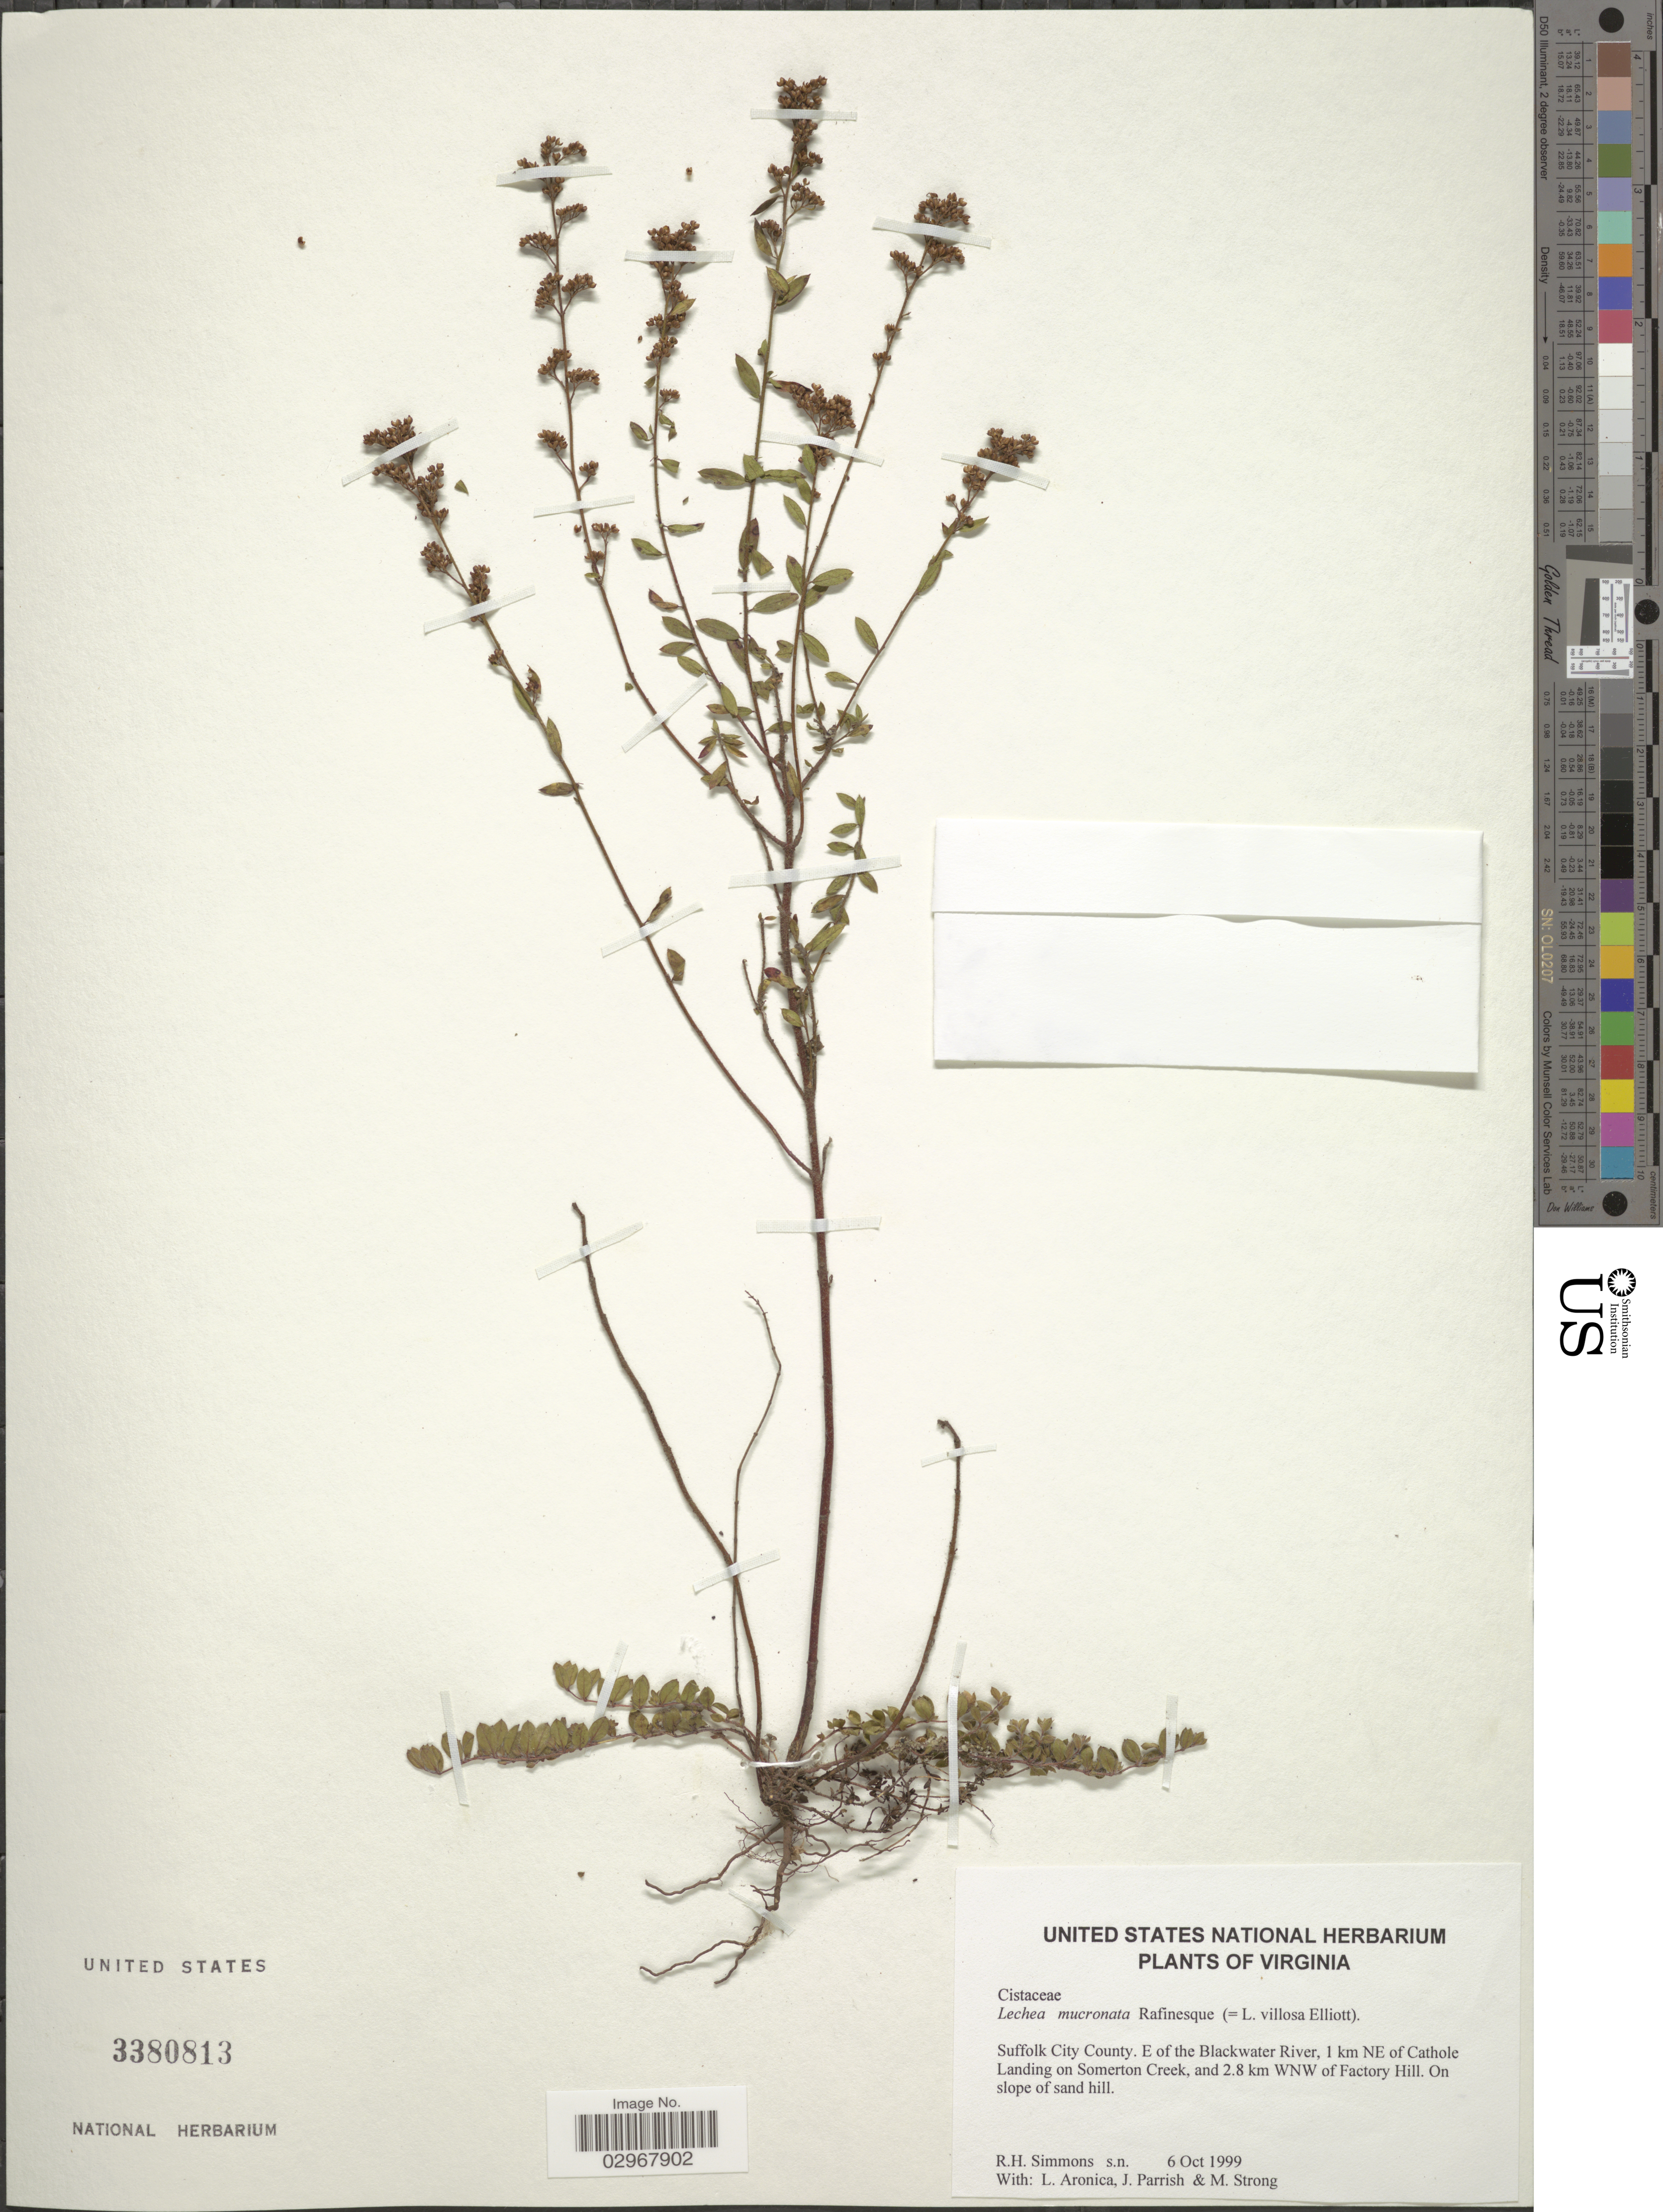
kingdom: Plantae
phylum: Tracheophyta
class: Magnoliopsida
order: Malvales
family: Cistaceae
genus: Lechea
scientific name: Lechea mucronata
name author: Raf.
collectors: R. H. Simmons, L. Aronica, J. Parrish & M. Strong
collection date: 1999-10-06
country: United States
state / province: Virginia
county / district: City of Suffolk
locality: Suffolk City County. E of the Blackwater River, 1 km NE of Cathole Landing on Somerton Creek, and 2.8 km WNW of Factory Hill.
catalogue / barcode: US 3380813